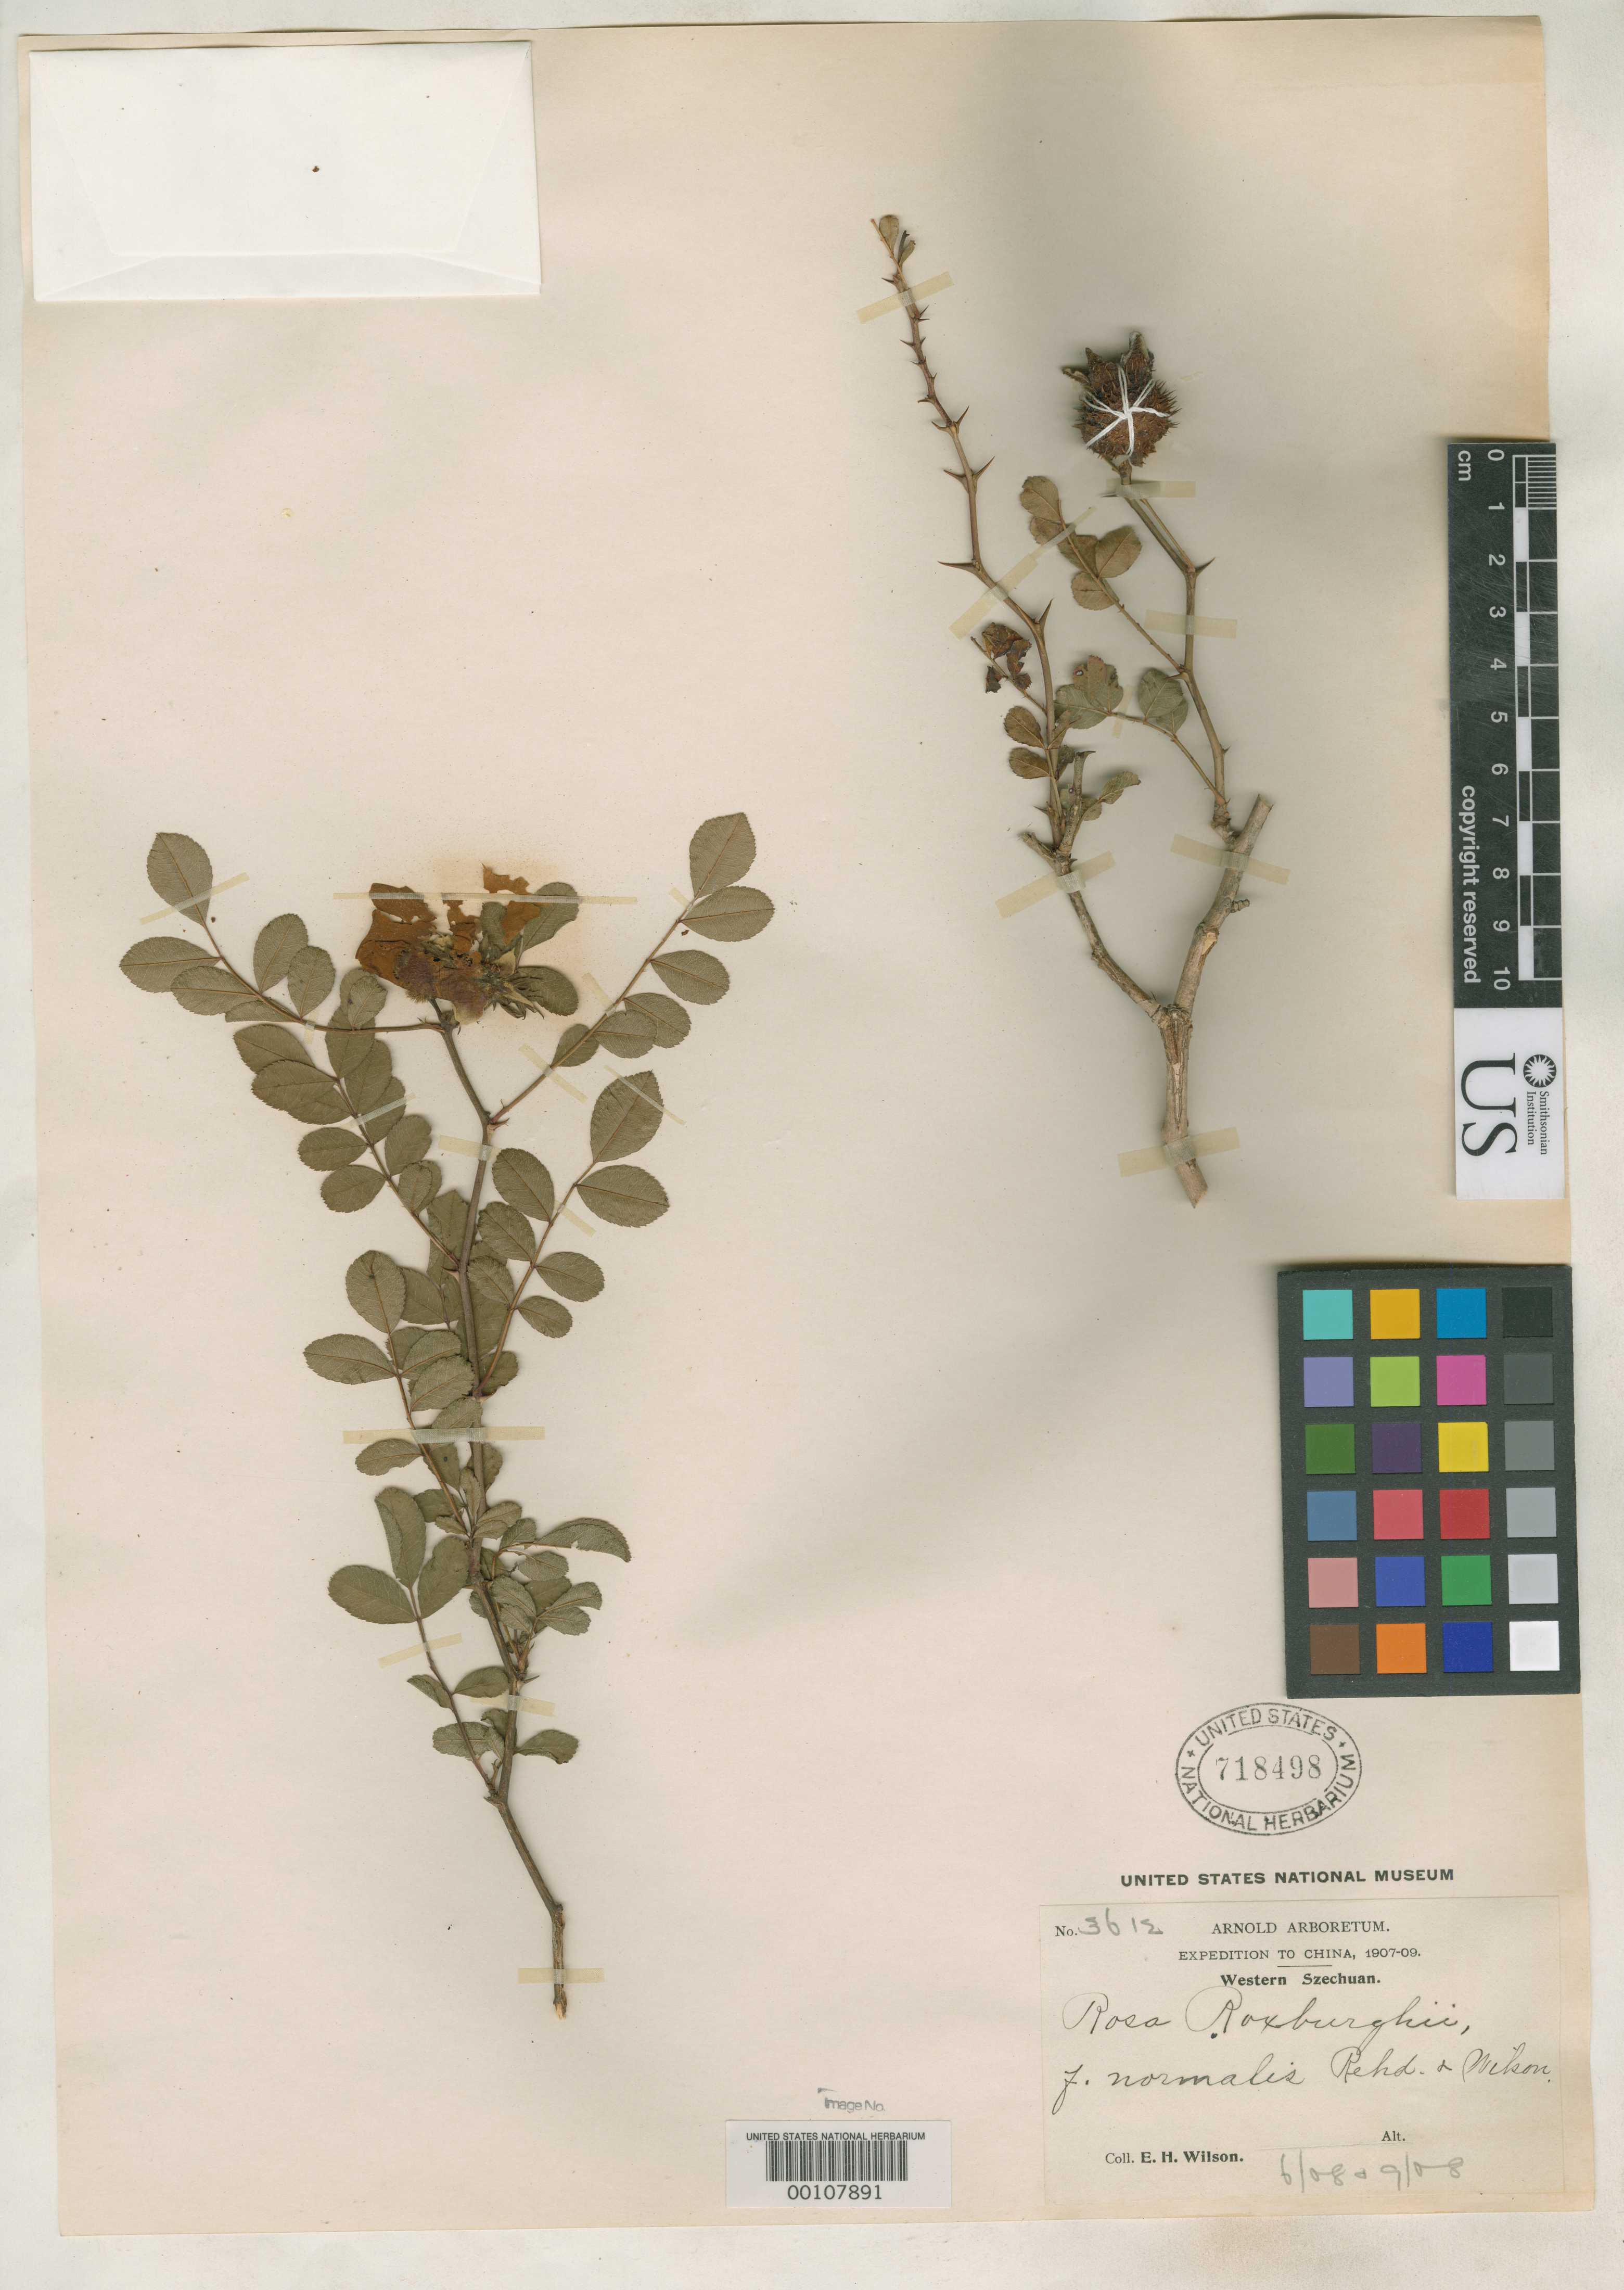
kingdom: Plantae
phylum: Tracheophyta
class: Magnoliopsida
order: Rosales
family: Rosaceae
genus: Rosa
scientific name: Rosa roxburghii f. normalis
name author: Rehder & E.H. Wilson in Sarg.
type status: Isosyntype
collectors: E. H. Wilson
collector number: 3612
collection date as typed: Jun 1908 and -- Sep 1908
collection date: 1908-06,1908-09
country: China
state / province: Sichuan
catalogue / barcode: US 718498